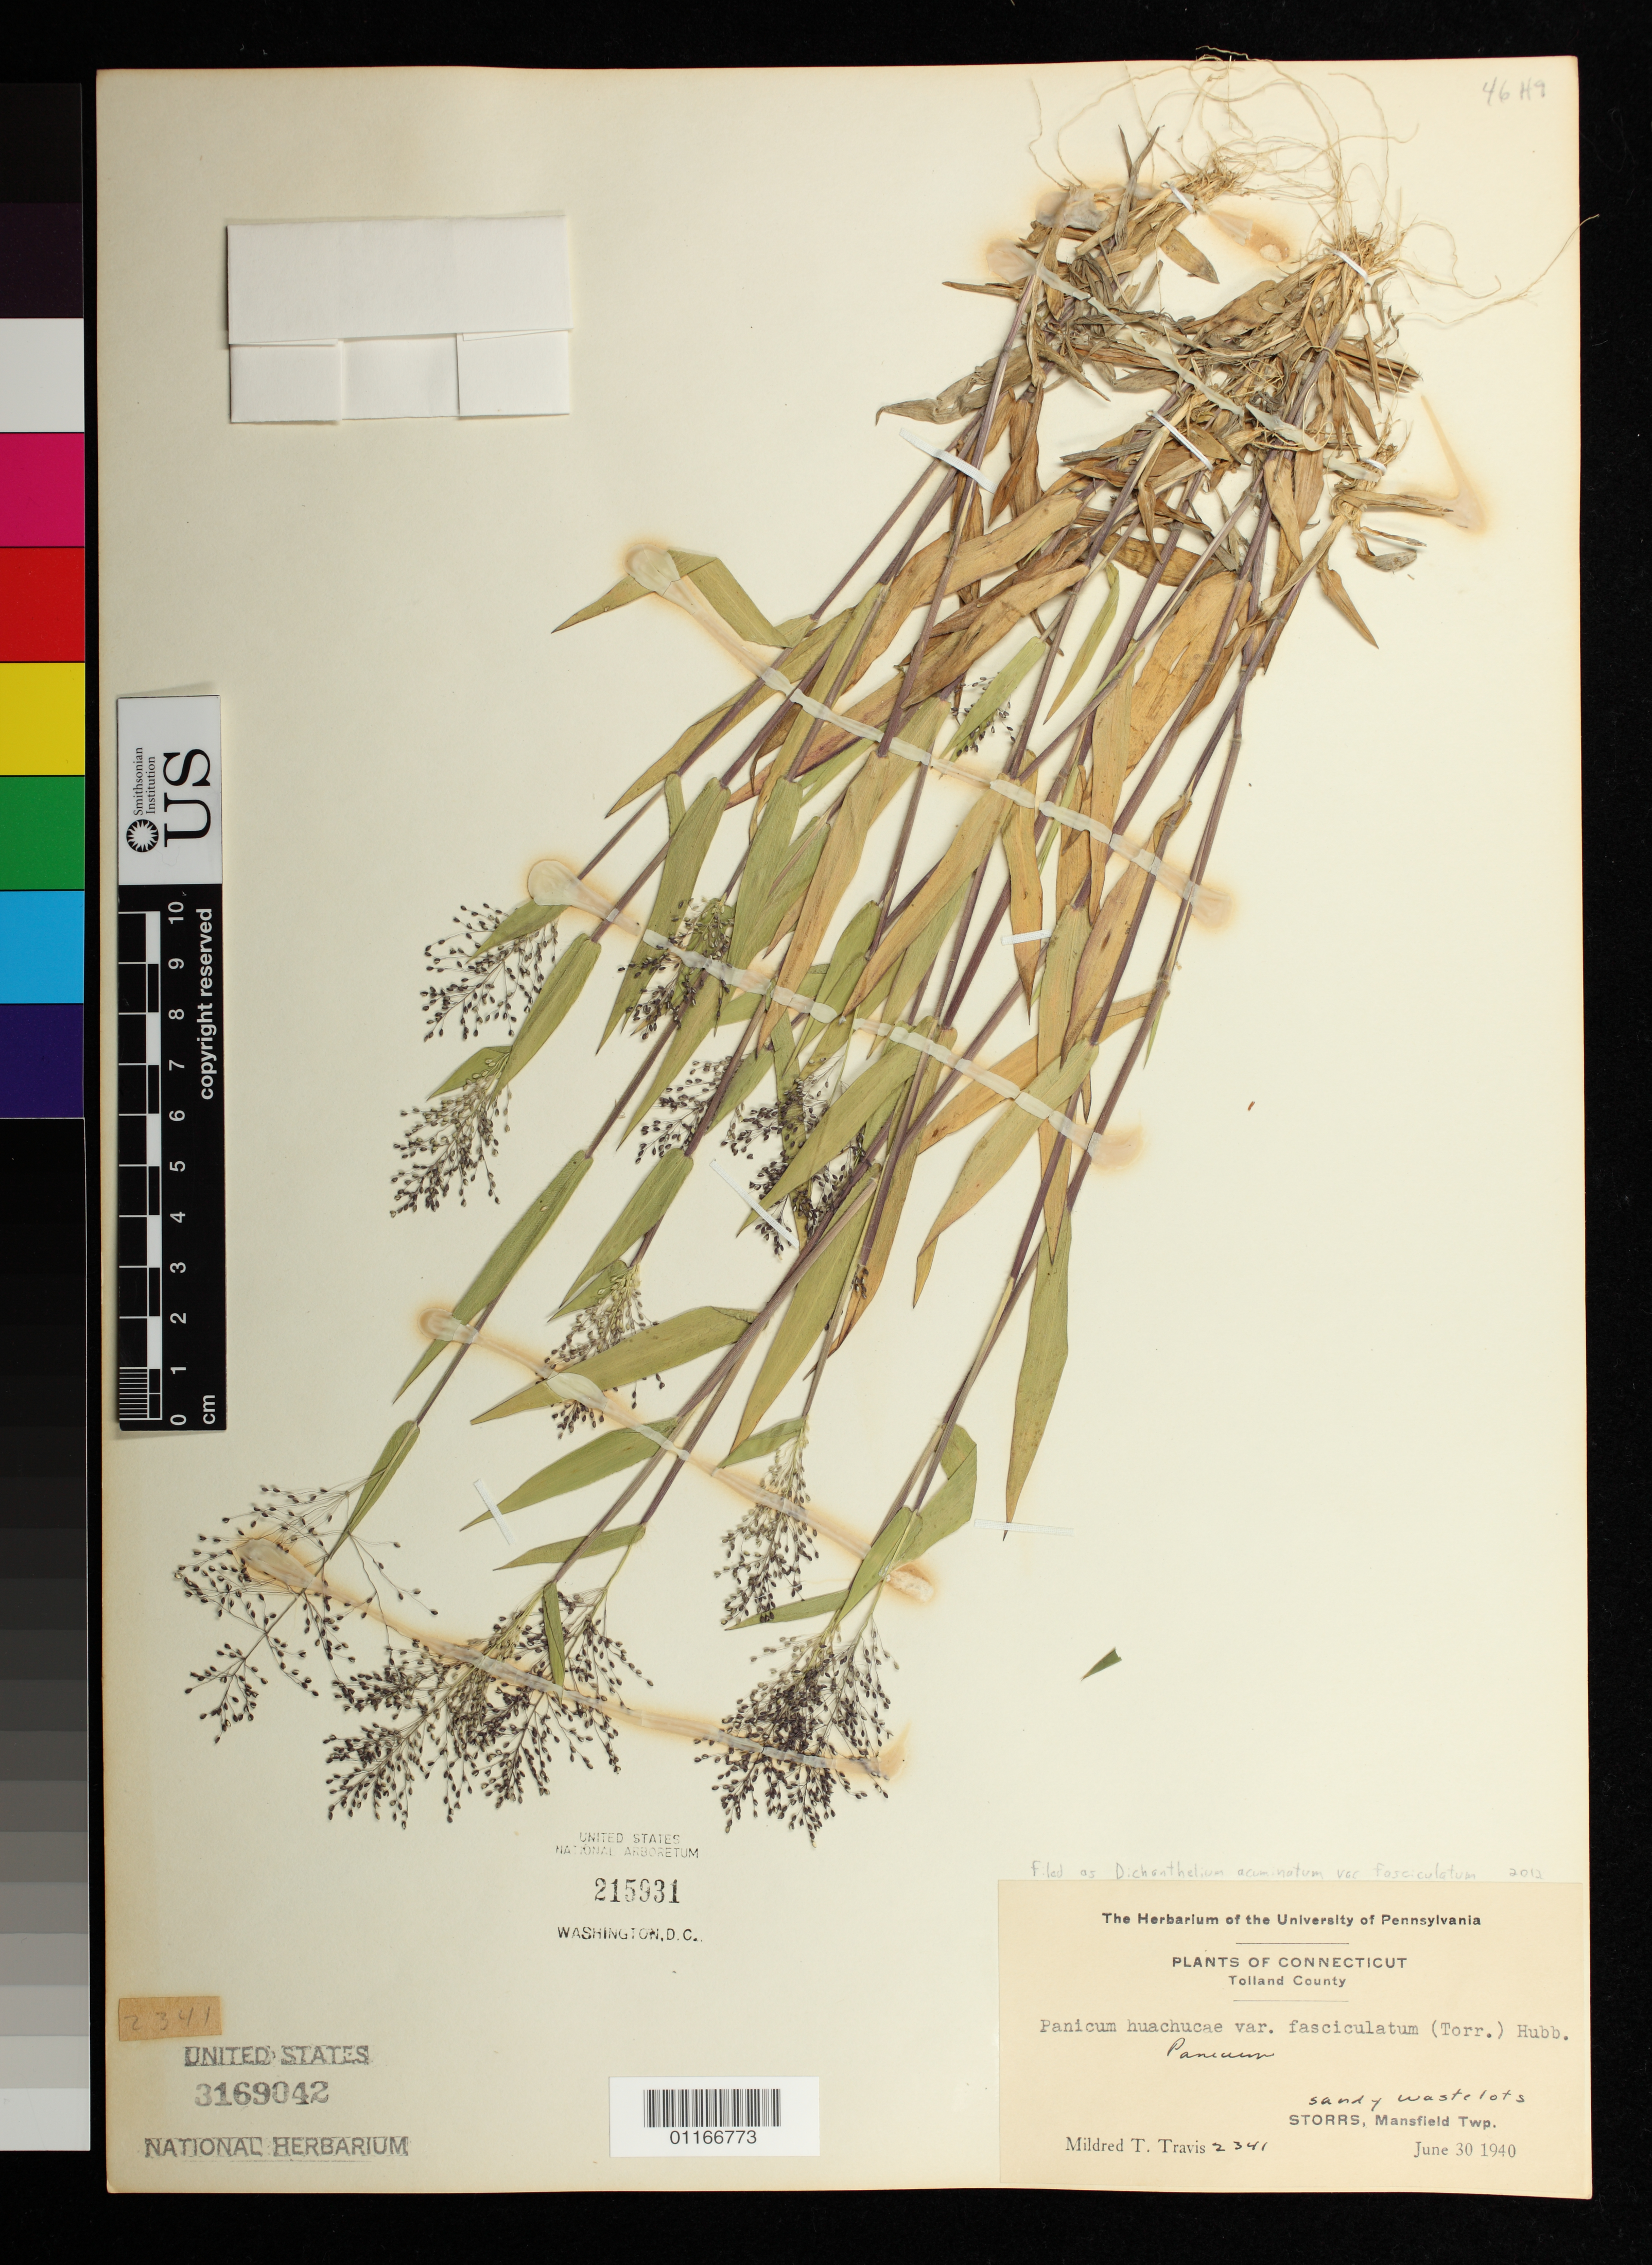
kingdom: Plantae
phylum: Tracheophyta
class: Liliopsida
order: Poales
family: Poaceae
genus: Dichanthelium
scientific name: Dichanthelium acuminatum var. fasciculatum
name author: (Torr.) Freckmann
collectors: M. Travis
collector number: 2341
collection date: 1940-06-30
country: United States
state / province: Connecticut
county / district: Tolland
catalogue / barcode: US 3169042